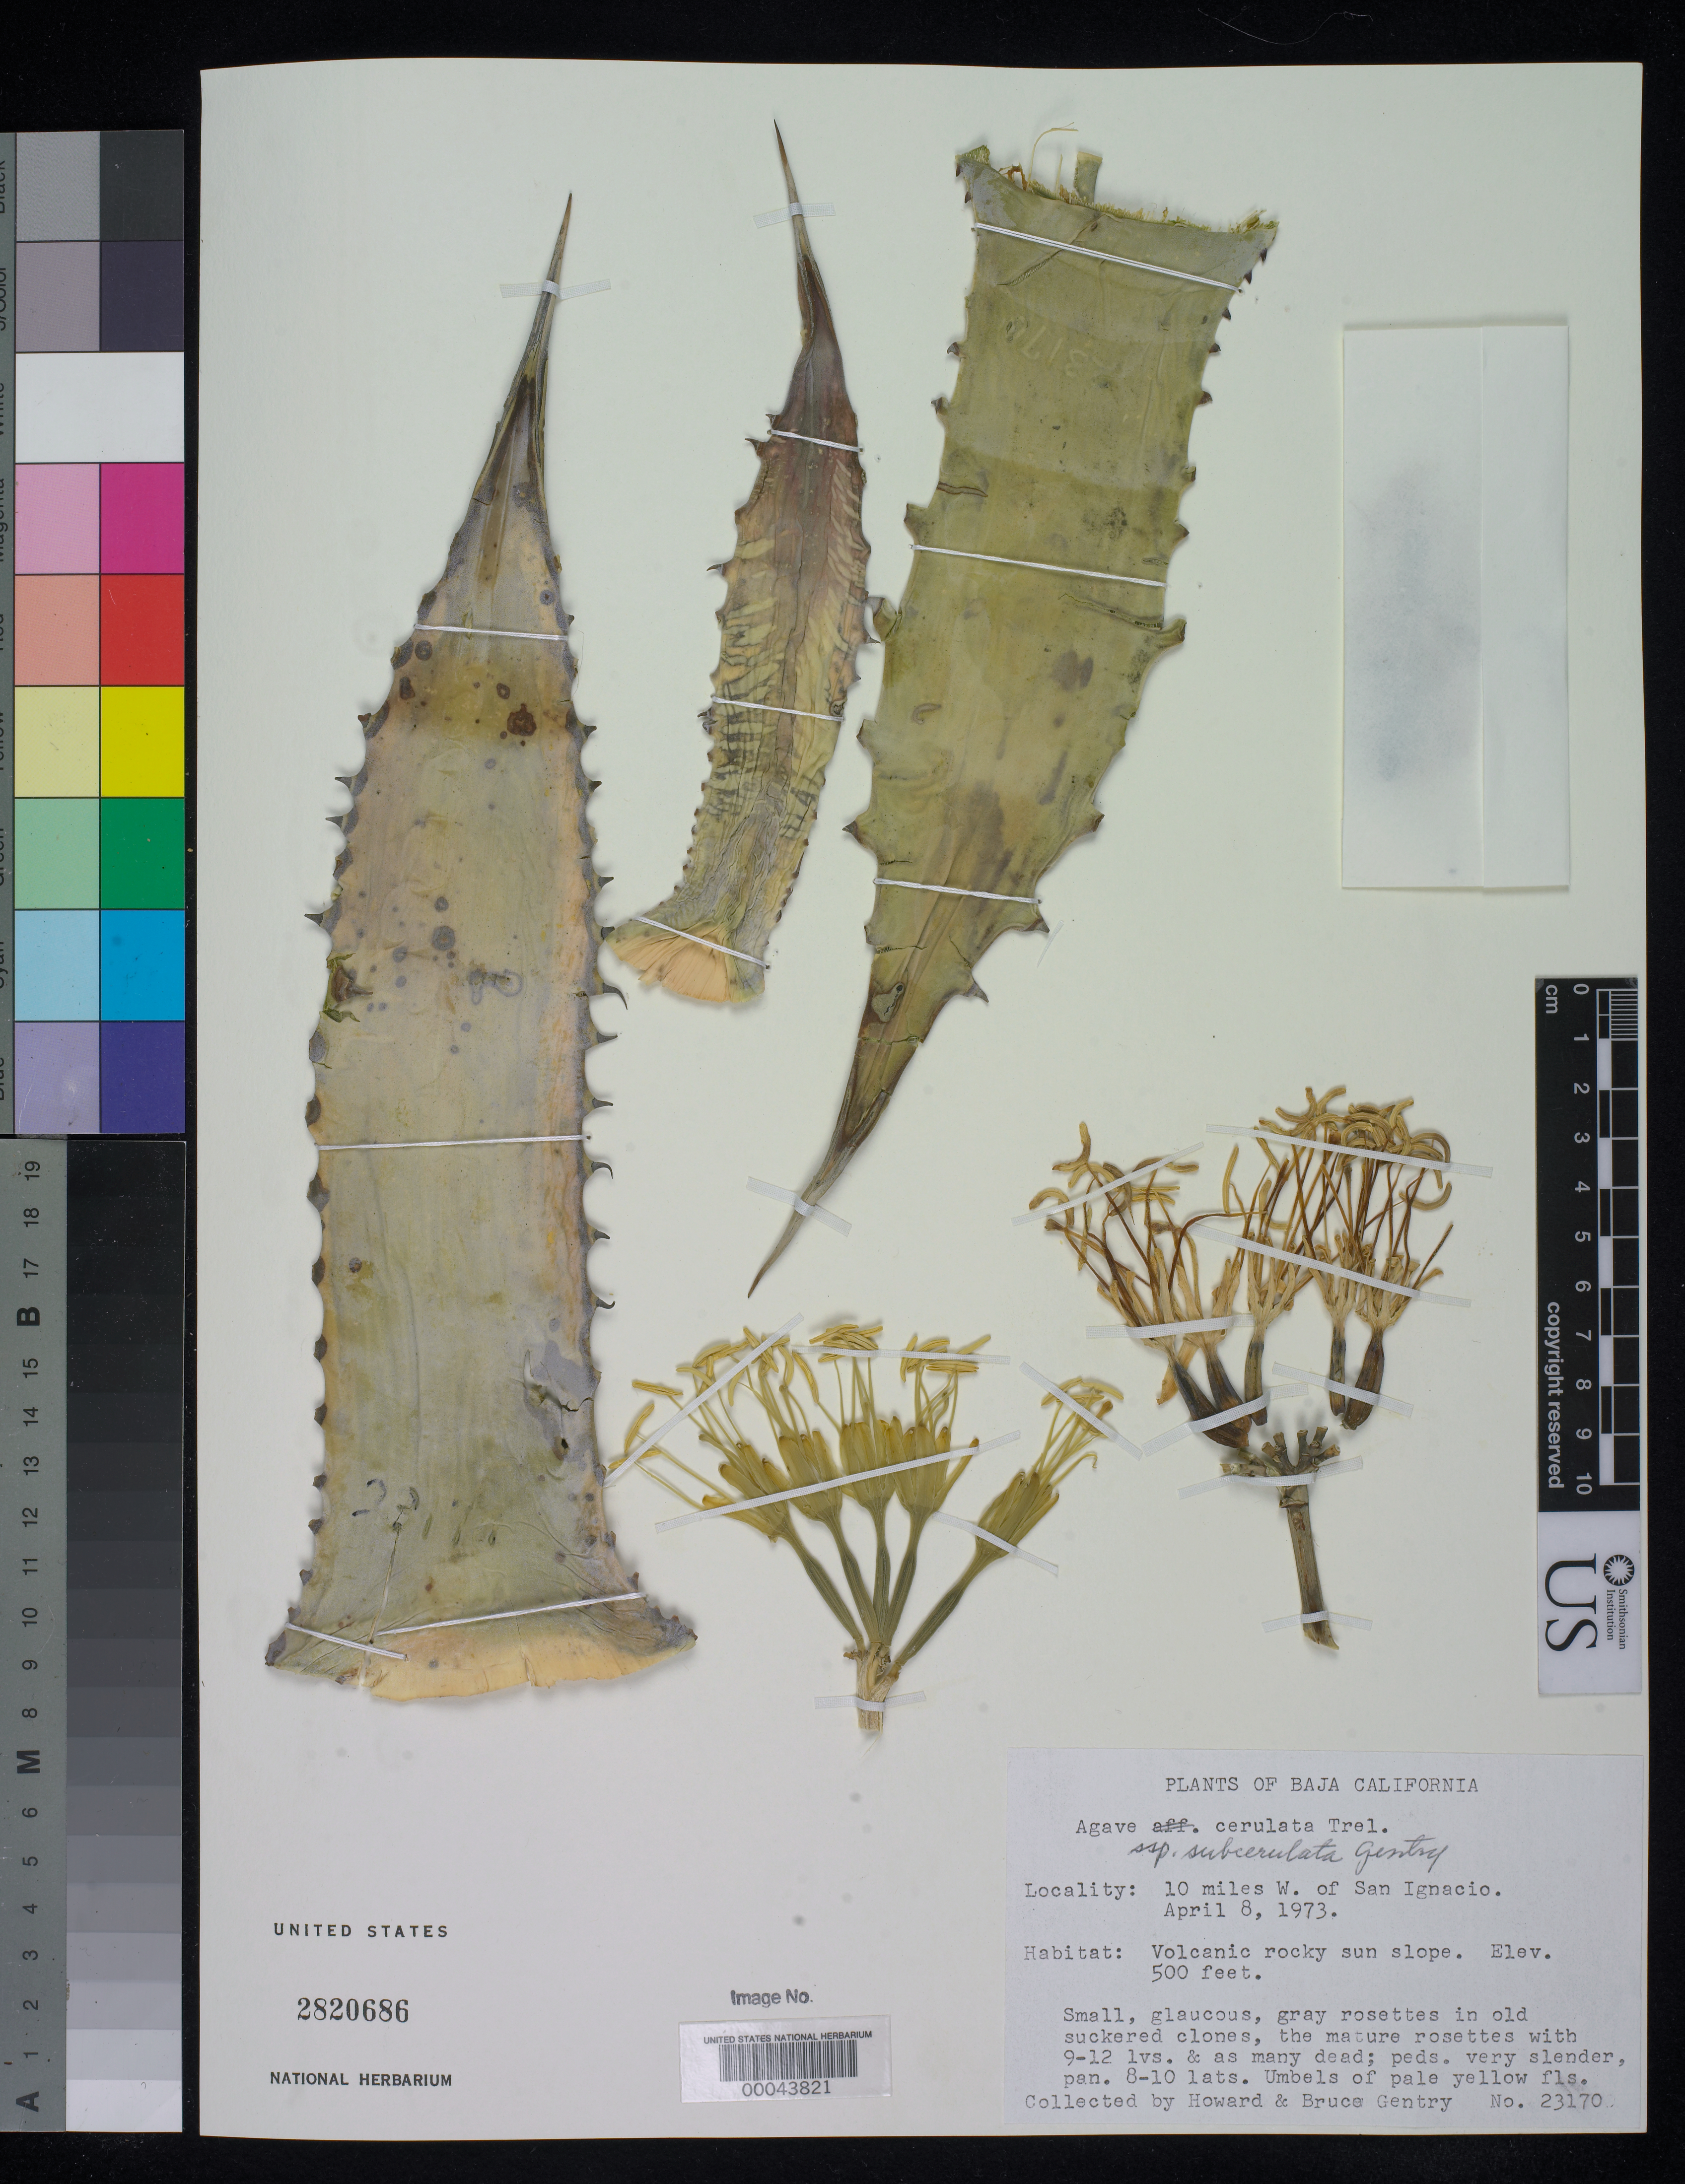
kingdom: Plantae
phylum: Tracheophyta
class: Liliopsida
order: Asparagales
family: Asparagaceae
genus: Agave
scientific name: Agave cerulata subsp. subcerulata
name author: Gentry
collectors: H. S. Gentry & B. Gentry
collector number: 23170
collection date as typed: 08 Apr 1973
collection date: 1973-04-08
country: Mexico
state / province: Baja California Sur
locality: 10 mi W of San Ignacio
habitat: Volcanic rocky sun slope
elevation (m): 152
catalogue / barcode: US 2820686